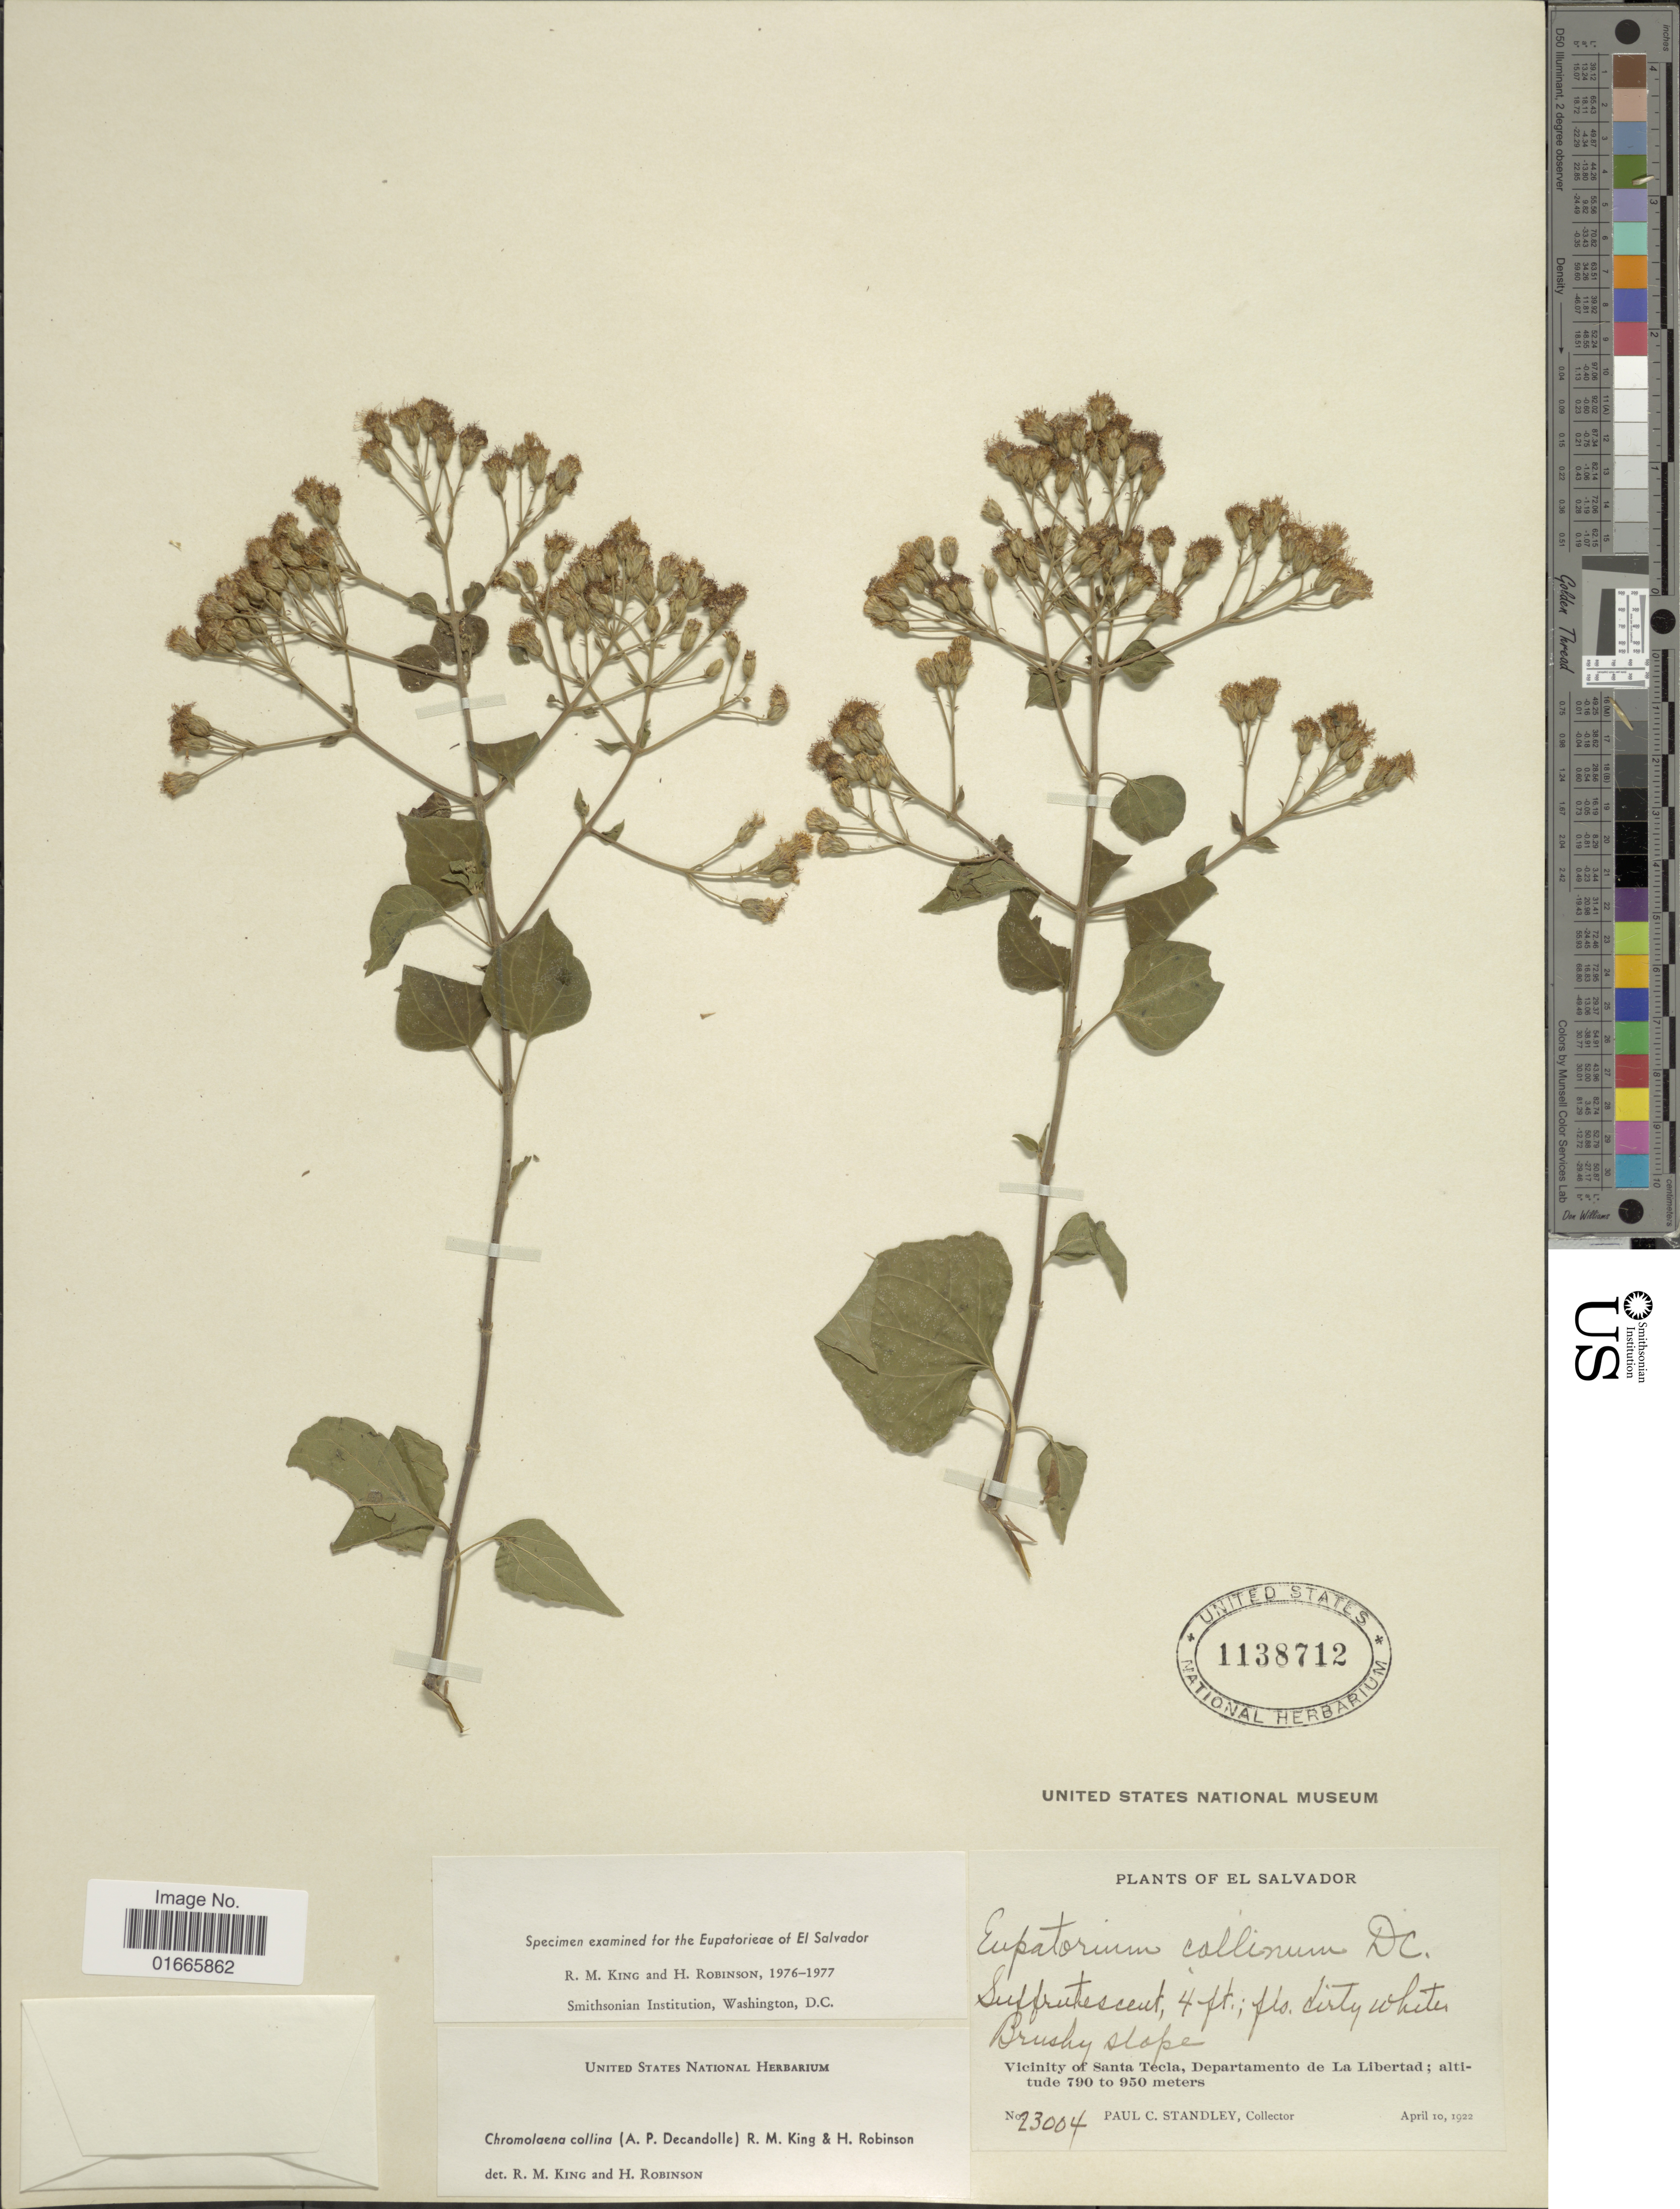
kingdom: Plantae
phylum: Tracheophyta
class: Magnoliopsida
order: Asterales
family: Asteraceae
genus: Chromolaena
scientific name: Chromolaena collina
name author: (DC.) R.M. King & H. Rob.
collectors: P. C. Standley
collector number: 23004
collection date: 1922-04-10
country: El Salvador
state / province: La Libertad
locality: Vicinity of Santa Tecla, Departamento de La Libertad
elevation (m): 790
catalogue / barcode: US 1138712